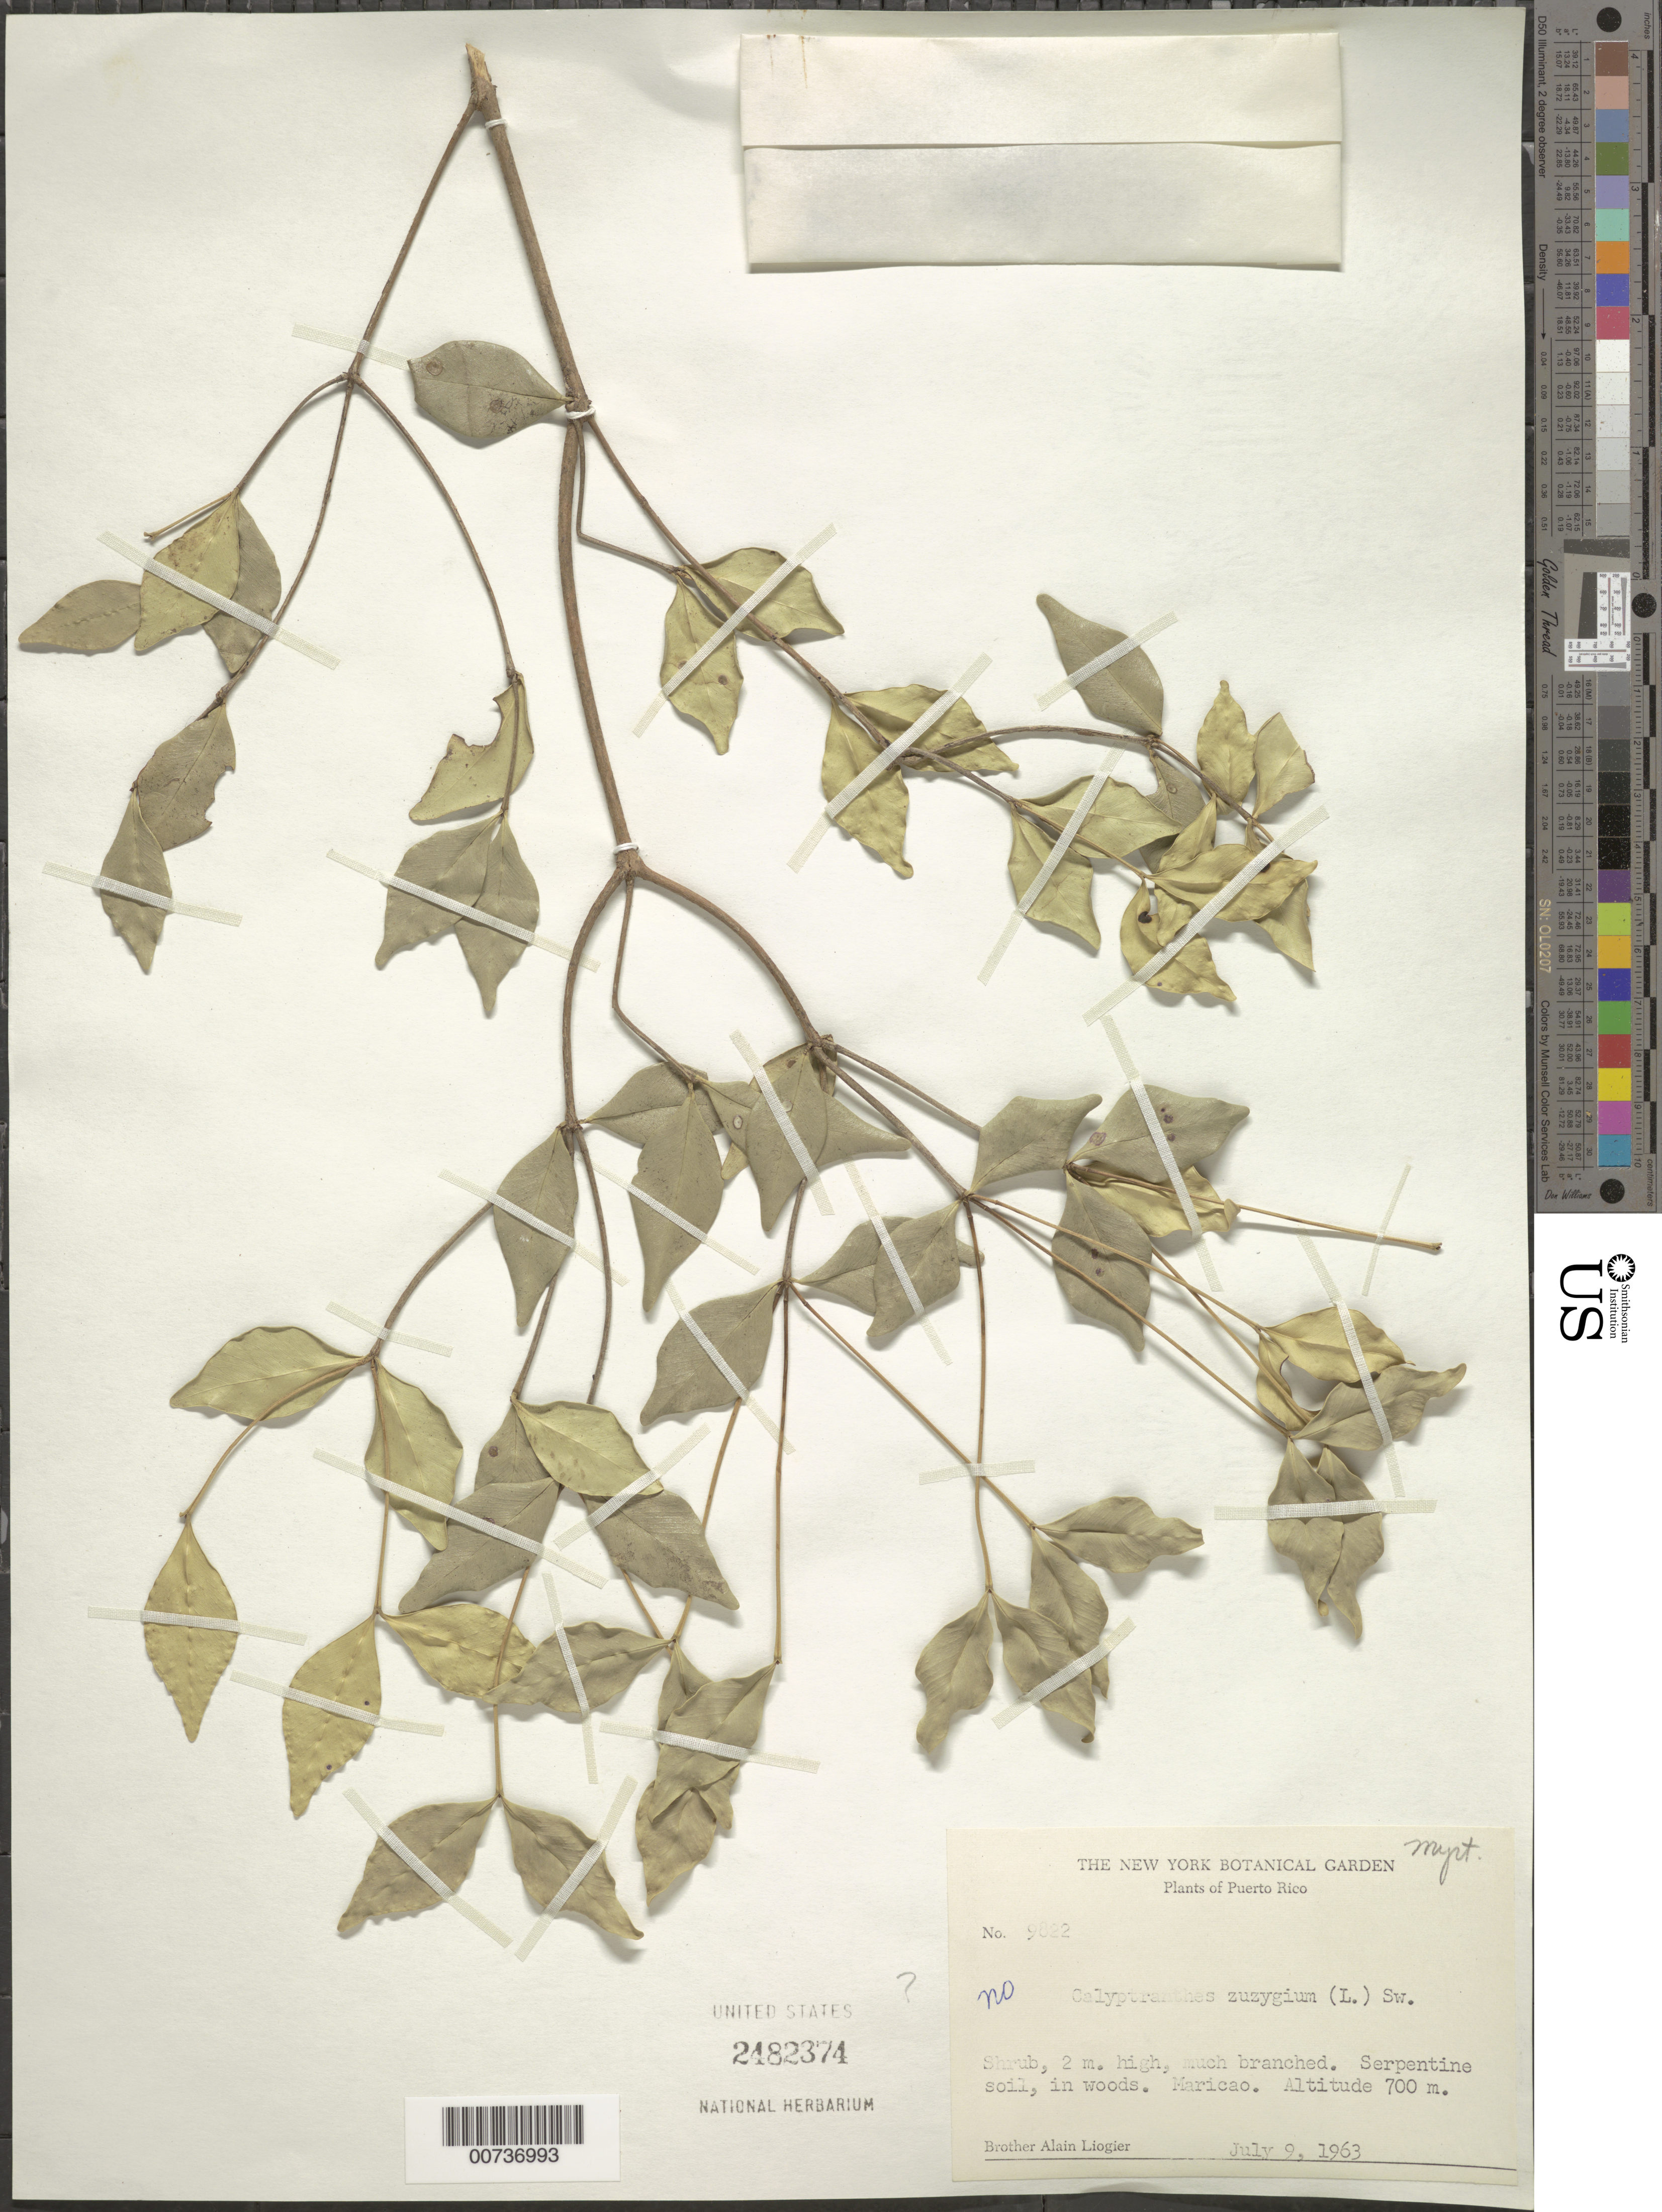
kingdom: Plantae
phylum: Tracheophyta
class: Magnoliopsida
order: Myrtales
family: Myrtaceae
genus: Myrcia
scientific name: Myrcia sp.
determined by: Strong, Mark T., (BOT), Smithsonian Institution - National Museum of Natural History (UNITED STATES)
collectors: A. H. Liogier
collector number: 9822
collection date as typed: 09 Jul 1963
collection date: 1963-07-09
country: Puerto Rico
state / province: Maricao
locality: Maricao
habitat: Serpentine soil, in woods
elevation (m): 700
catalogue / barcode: US 2482374